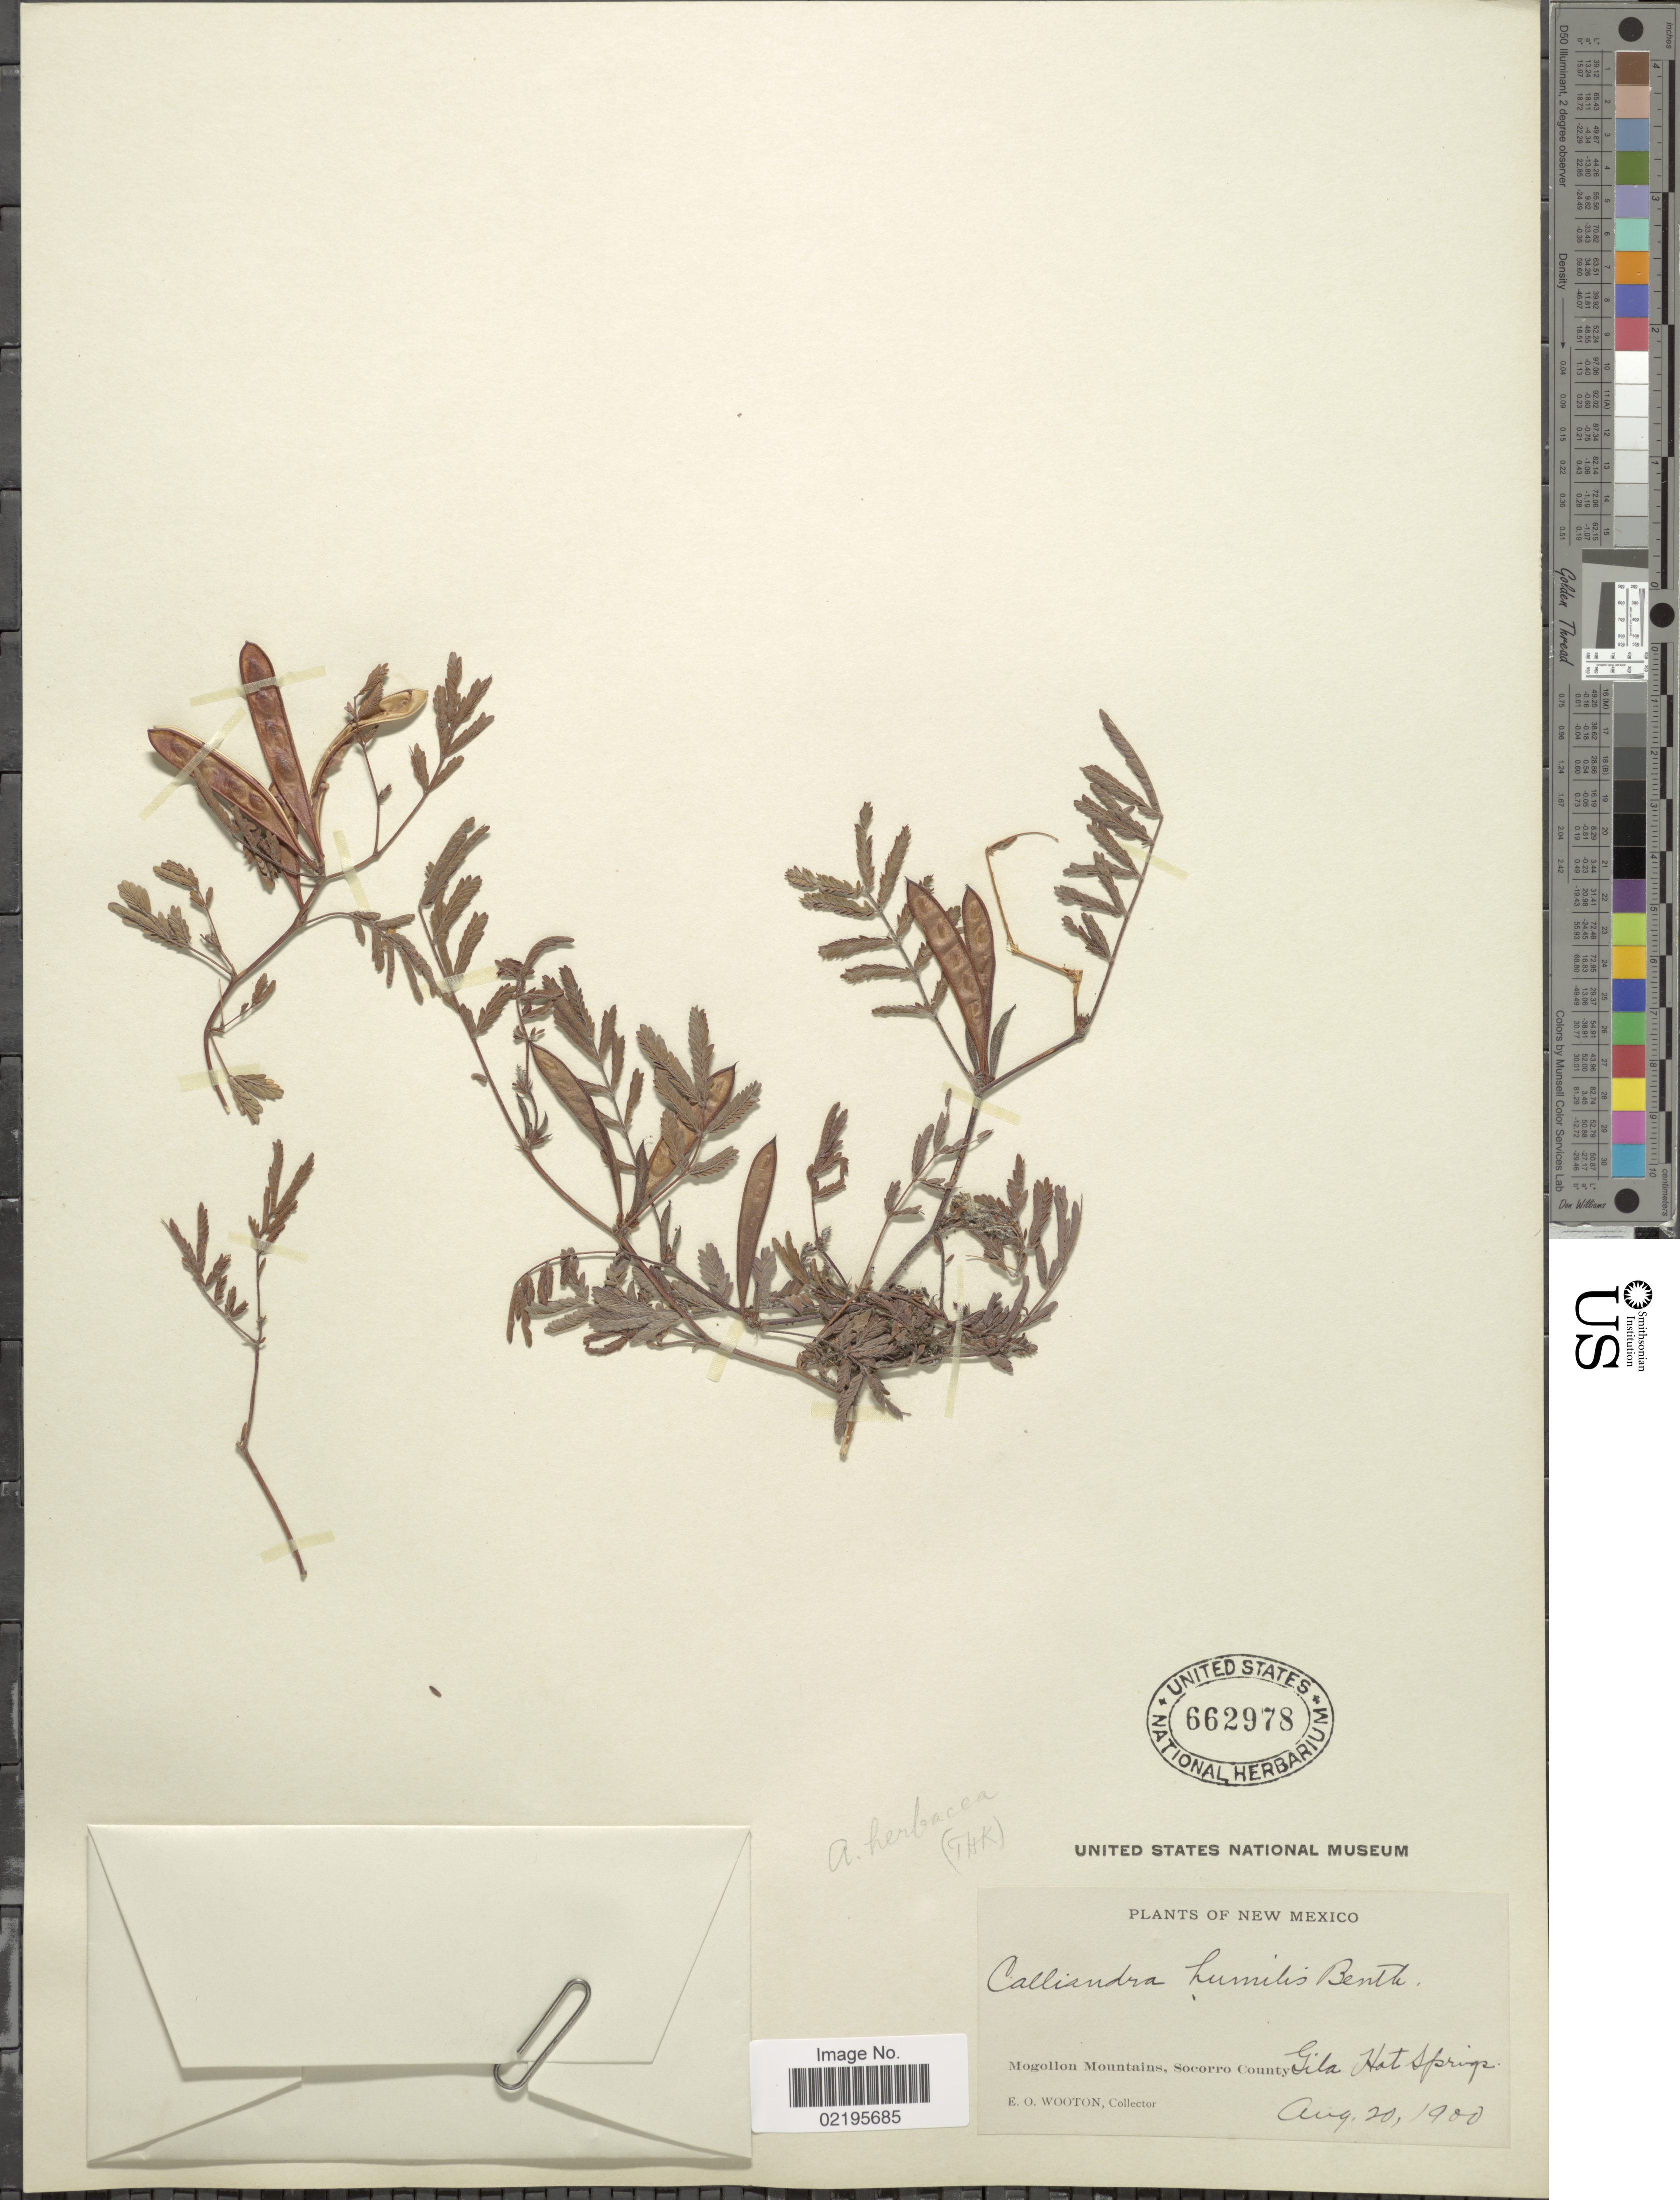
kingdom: Plantae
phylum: Tracheophyta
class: Magnoliopsida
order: Fabales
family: Fabaceae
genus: Calliandra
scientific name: Calliandra humilis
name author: Benth.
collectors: E. O. Wooton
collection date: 1900-08-20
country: United States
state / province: New Mexico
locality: Mogollon Mountains, Socorro County, Gila Hot Springs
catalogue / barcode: US 662978